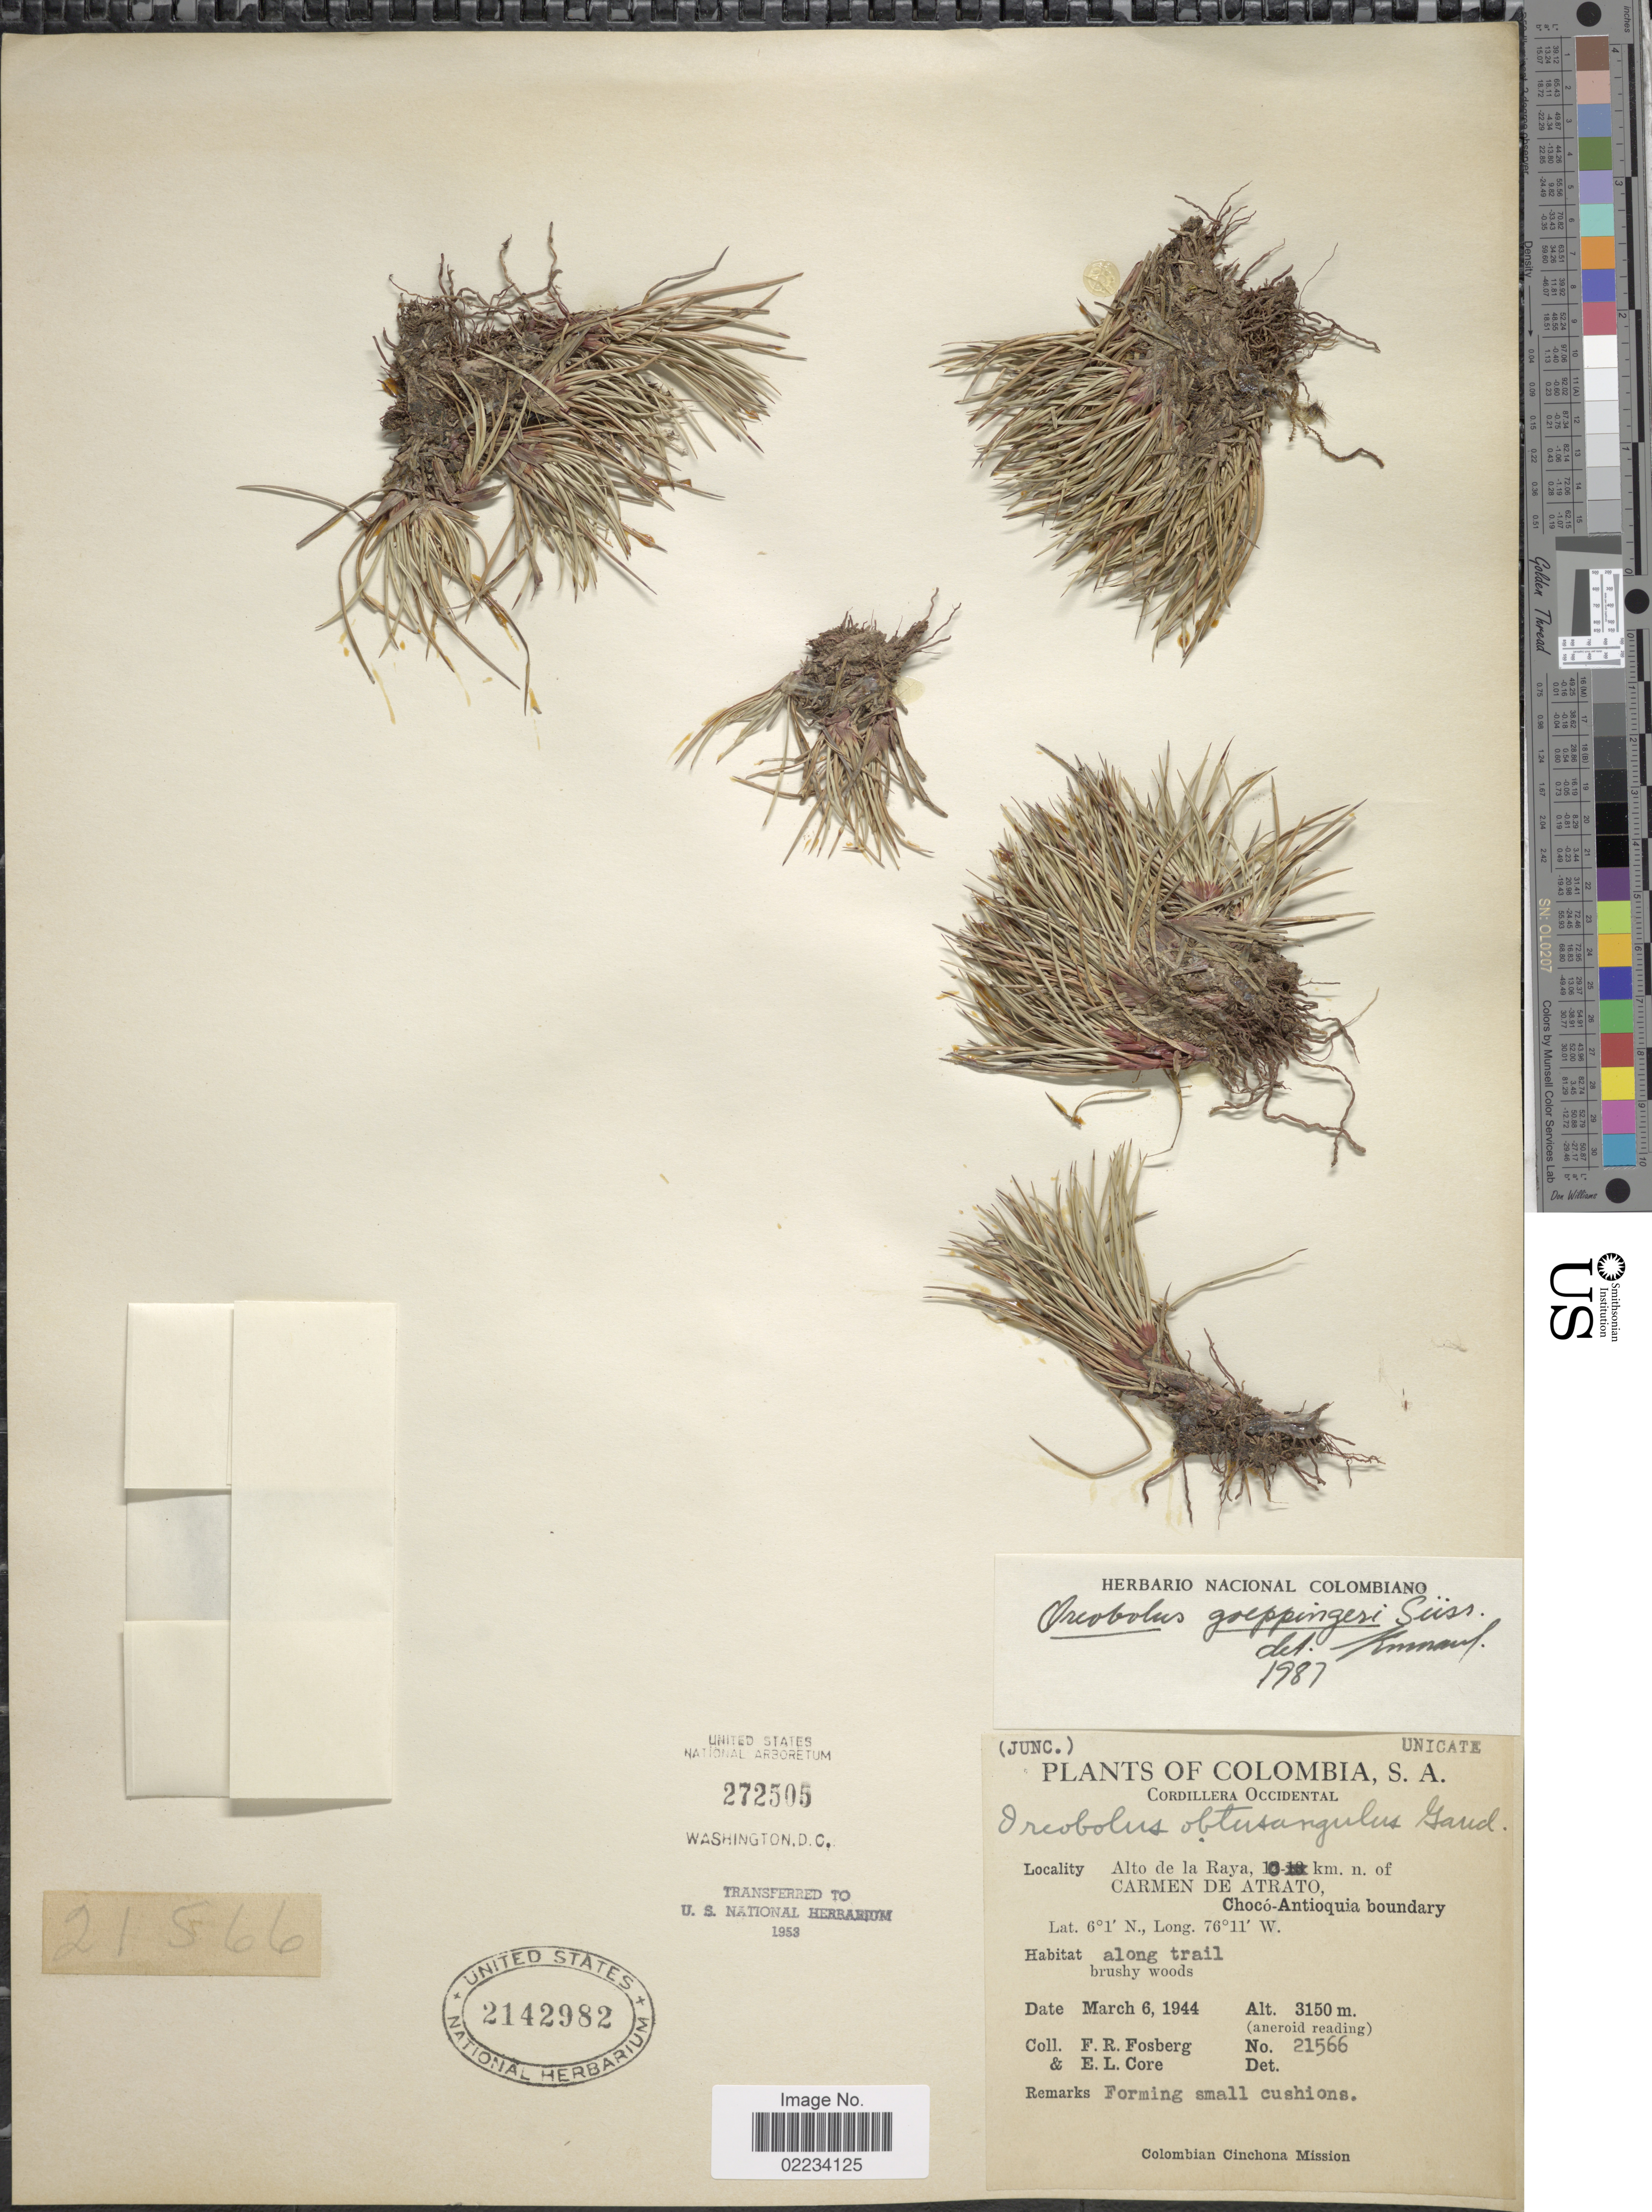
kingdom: Plantae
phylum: Tracheophyta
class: Liliopsida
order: Poales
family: Cyperaceae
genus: Oreobolus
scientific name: Oreobolus goeppingeri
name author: Suess.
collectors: F. R. Fosberg & E. L. Core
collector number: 21566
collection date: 1944-03-06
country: Colombia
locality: Cordillera Occidental, Alto de la Raya. 10 km n. of Carmen De Atrato, Chocó-Antioquia boundary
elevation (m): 3150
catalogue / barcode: US 2142982